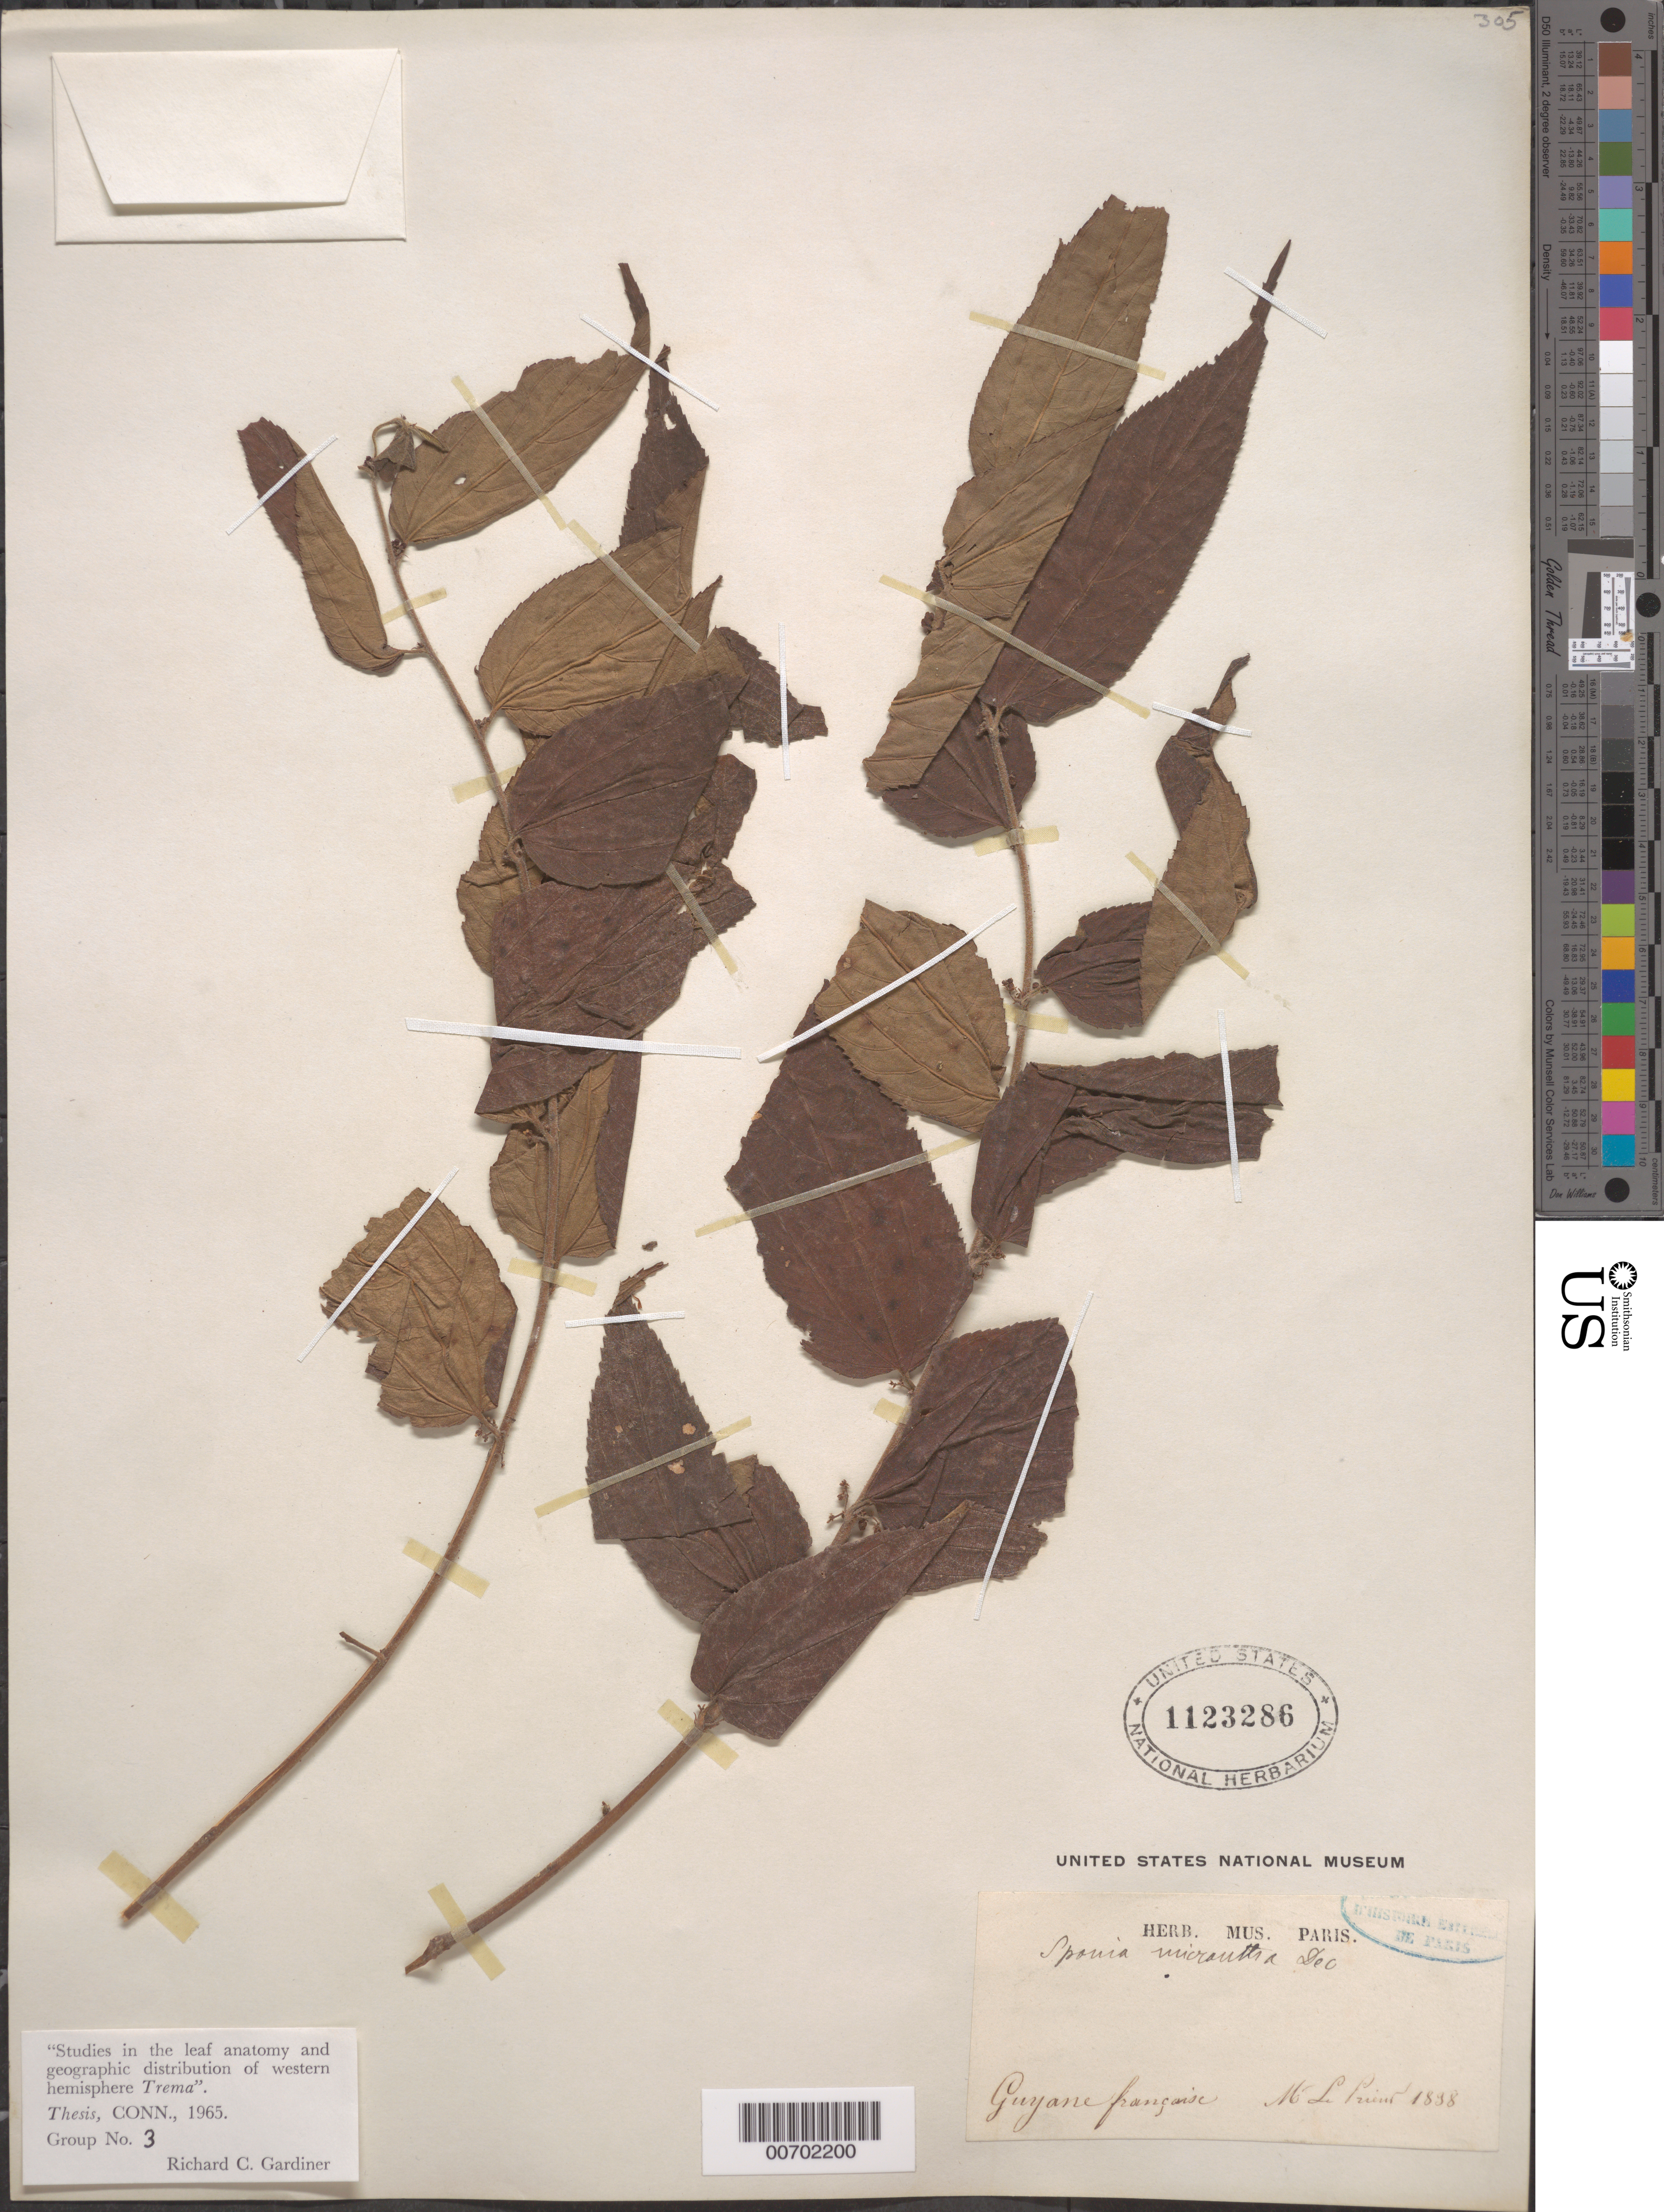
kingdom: Plantae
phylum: Tracheophyta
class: Magnoliopsida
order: Rosales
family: Cannabaceae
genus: Sponia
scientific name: Sponia micrantha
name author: (L.) Decne.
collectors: F. M. R. Leprieur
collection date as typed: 1898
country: French Guiana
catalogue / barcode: US 1123286